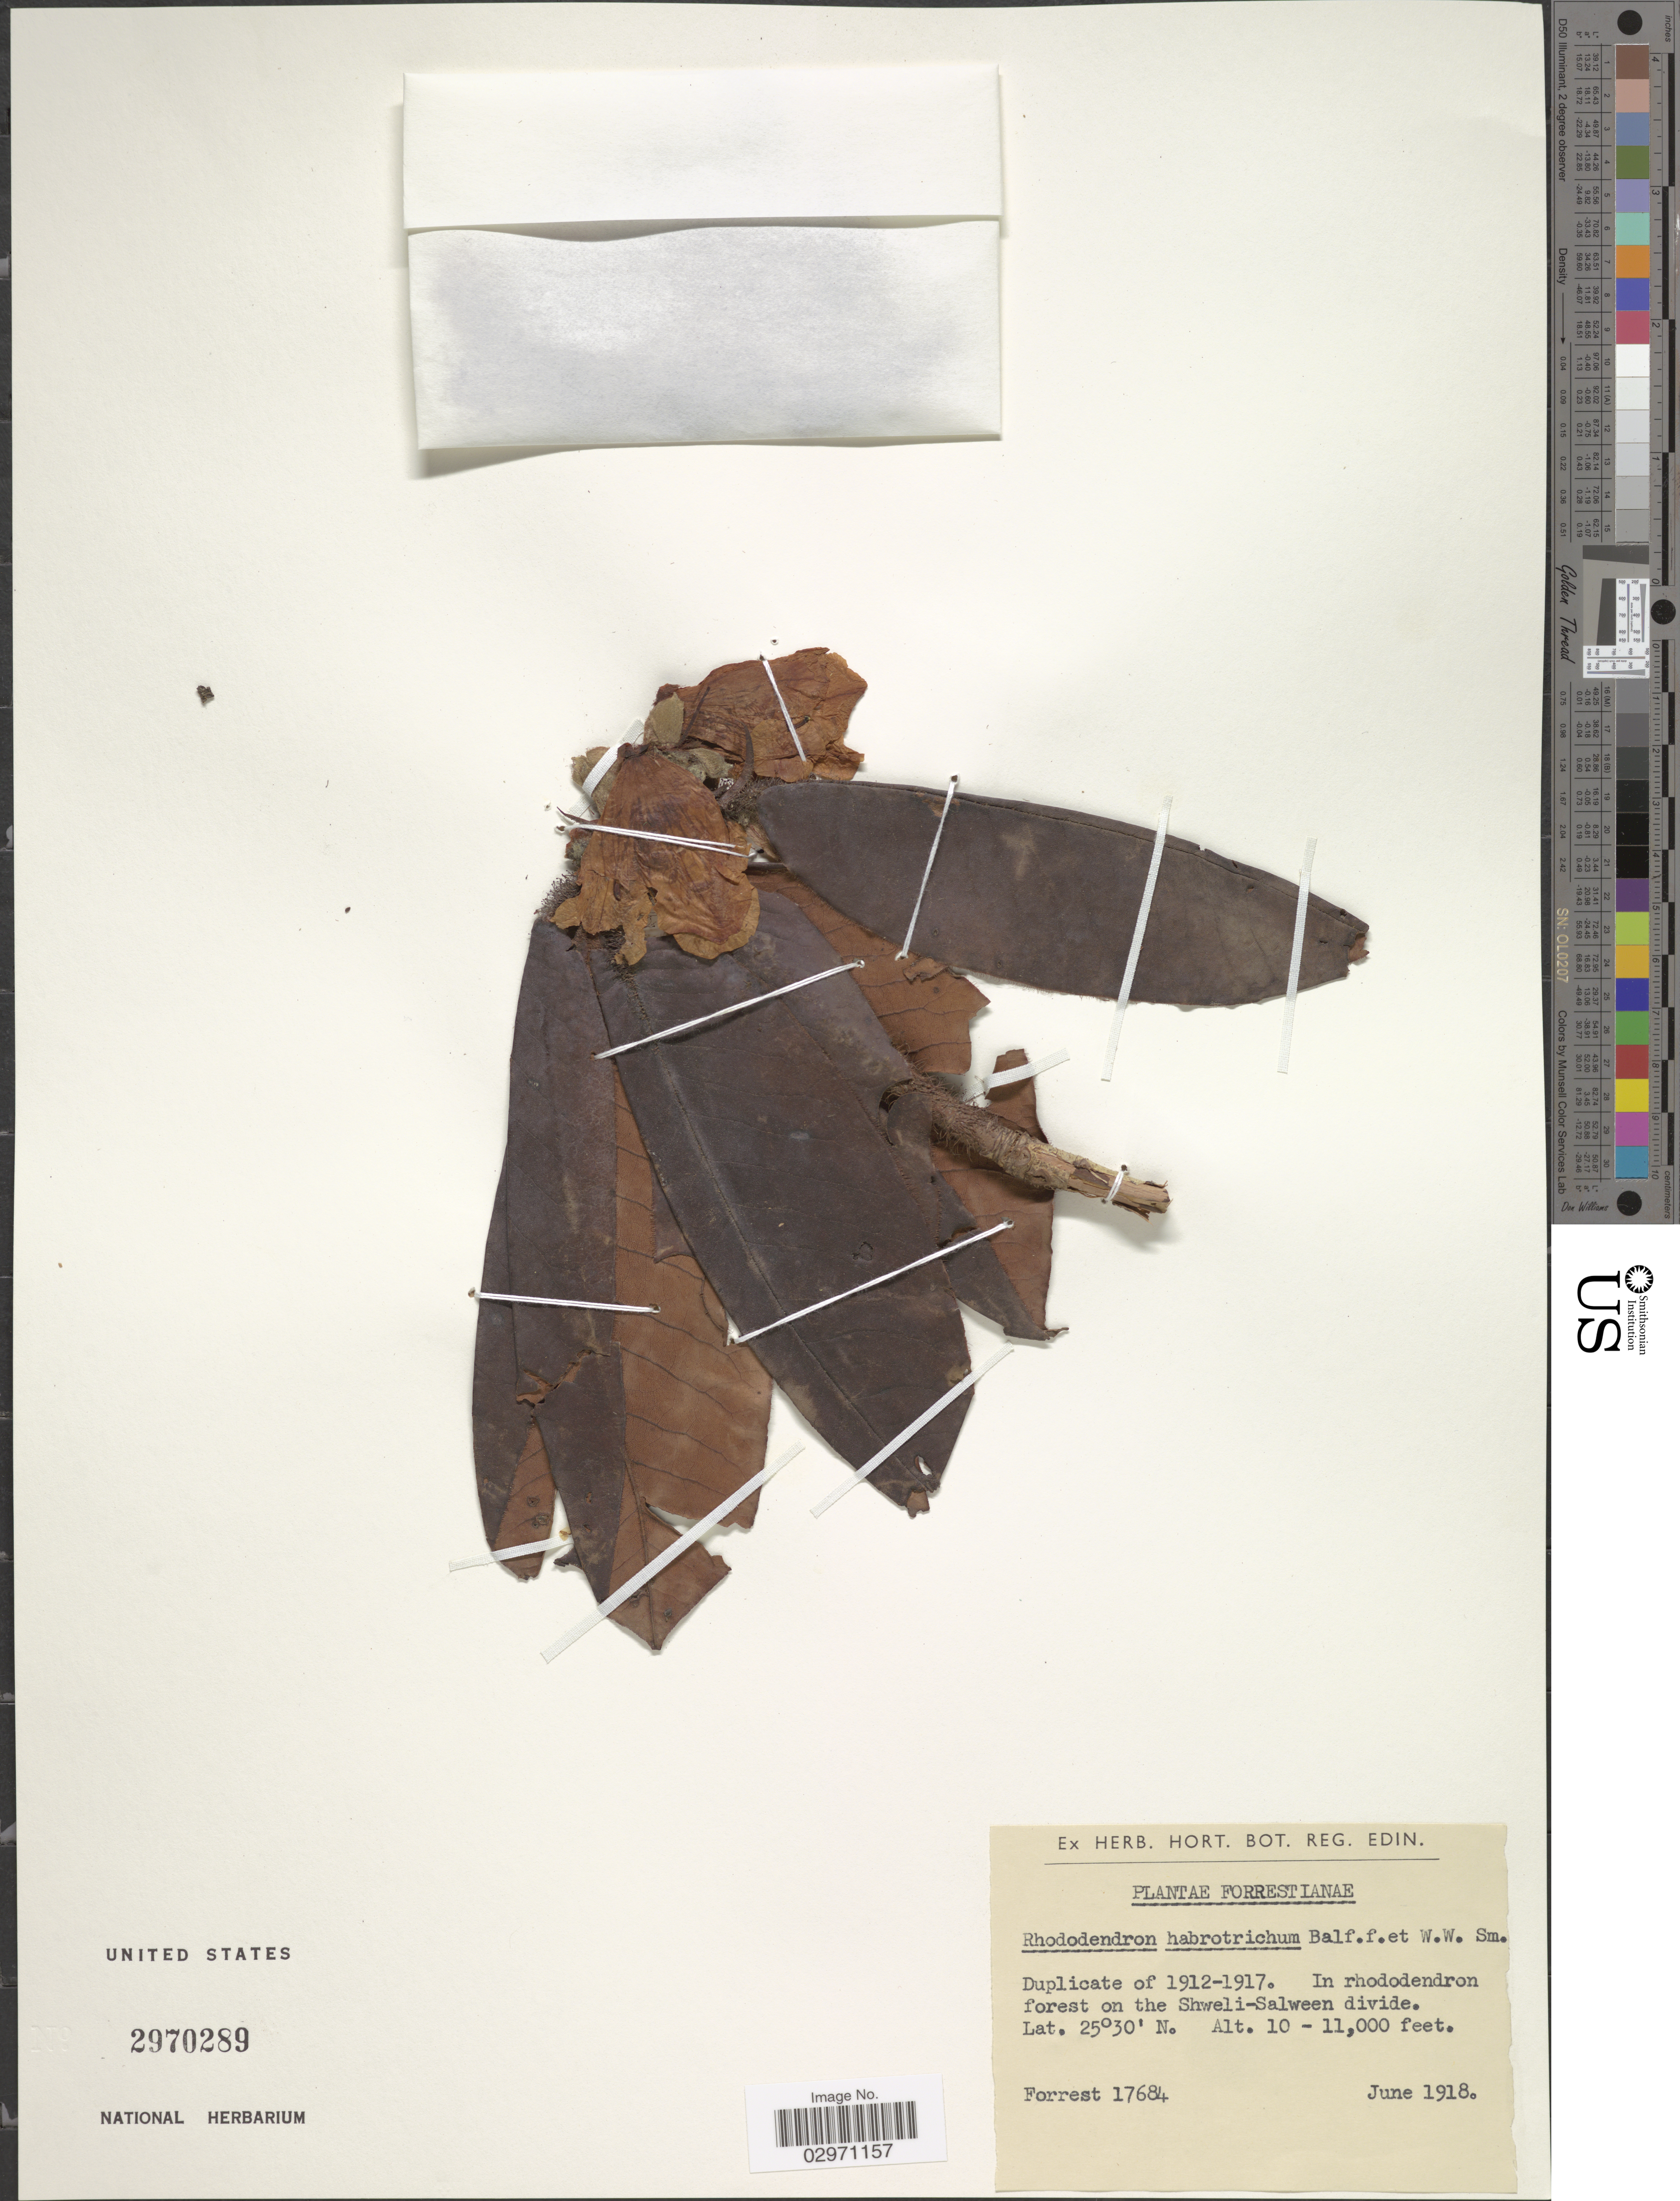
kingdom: Plantae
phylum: Tracheophyta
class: Magnoliopsida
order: Ericales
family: Ericaceae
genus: Rhododendron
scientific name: Rhododendron habrotrichum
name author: Balf. f. & W.W. Sm.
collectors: -. Forrest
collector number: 17684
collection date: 1918-06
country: China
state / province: Yunnan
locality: On the Shweli-Salwin divide.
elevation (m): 3048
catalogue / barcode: US 2970289